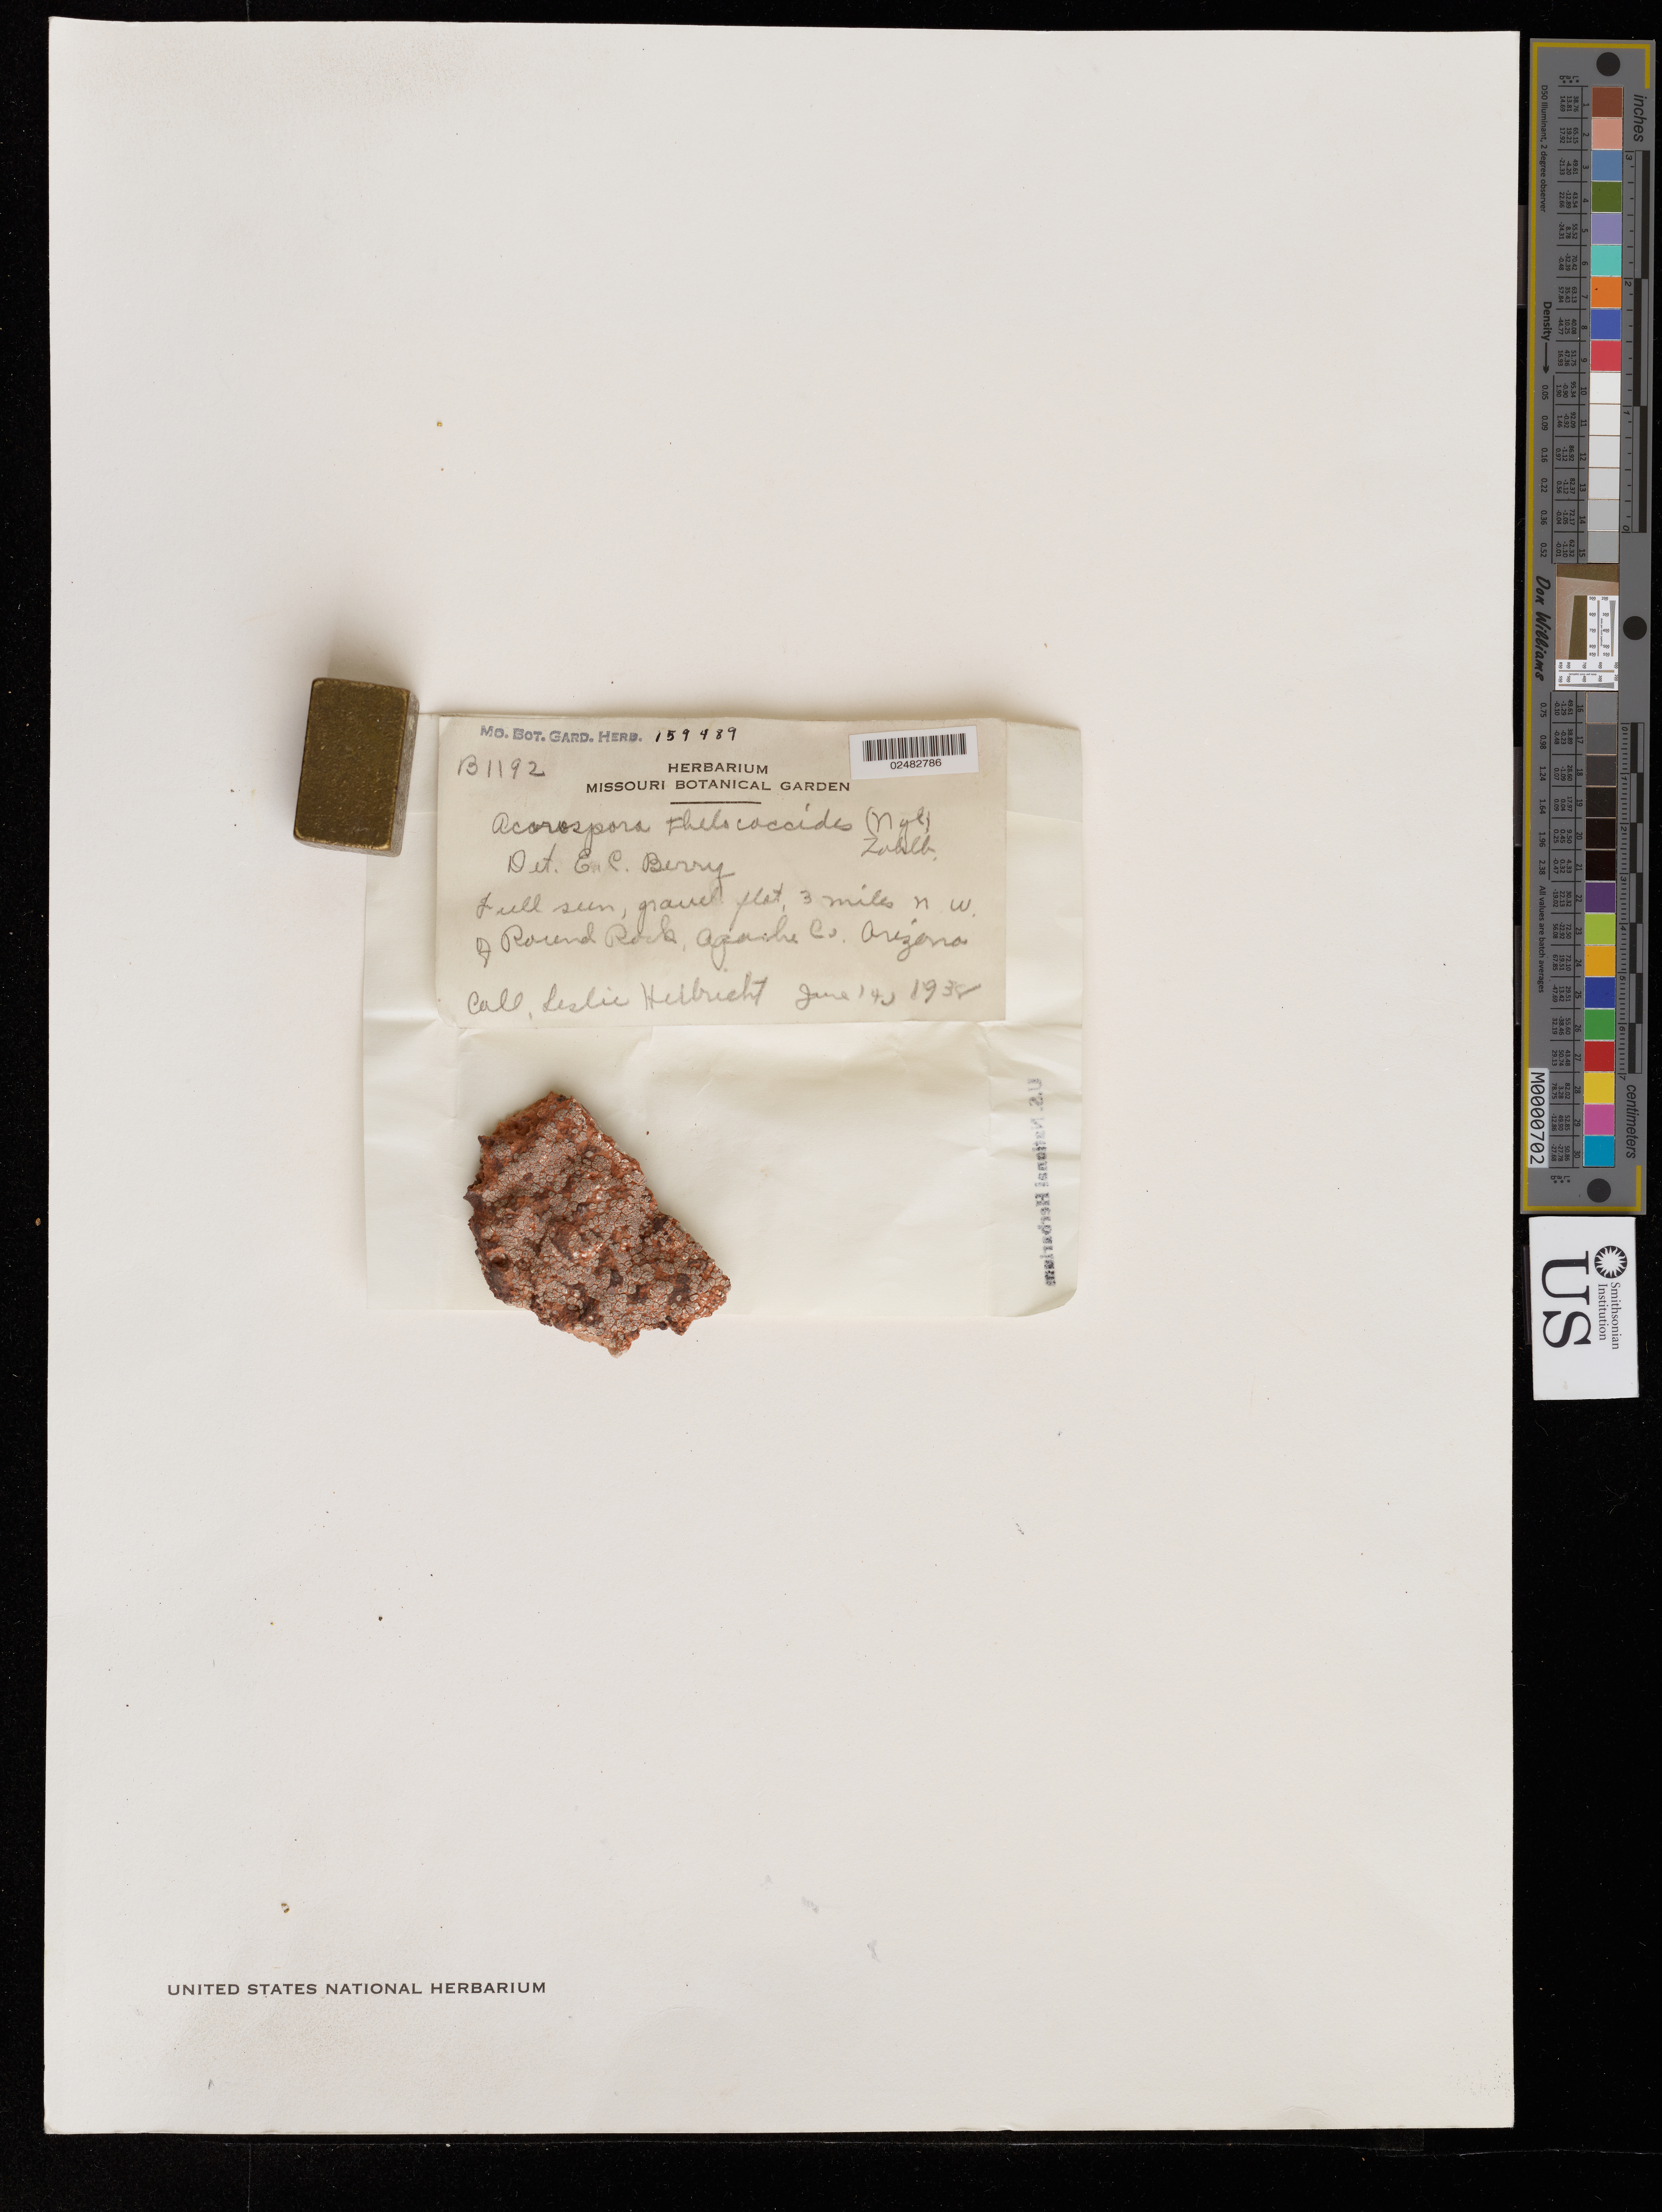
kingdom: Fungi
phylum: Ascomycota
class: Lecanoromycetes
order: Acarosporales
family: Acarosporaceae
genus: Acarospora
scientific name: Acarospora sp.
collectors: L. Hubricht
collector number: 131192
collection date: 1938-06-14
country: United States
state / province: Arizona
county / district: Apache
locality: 3 miles nw of Round Rock